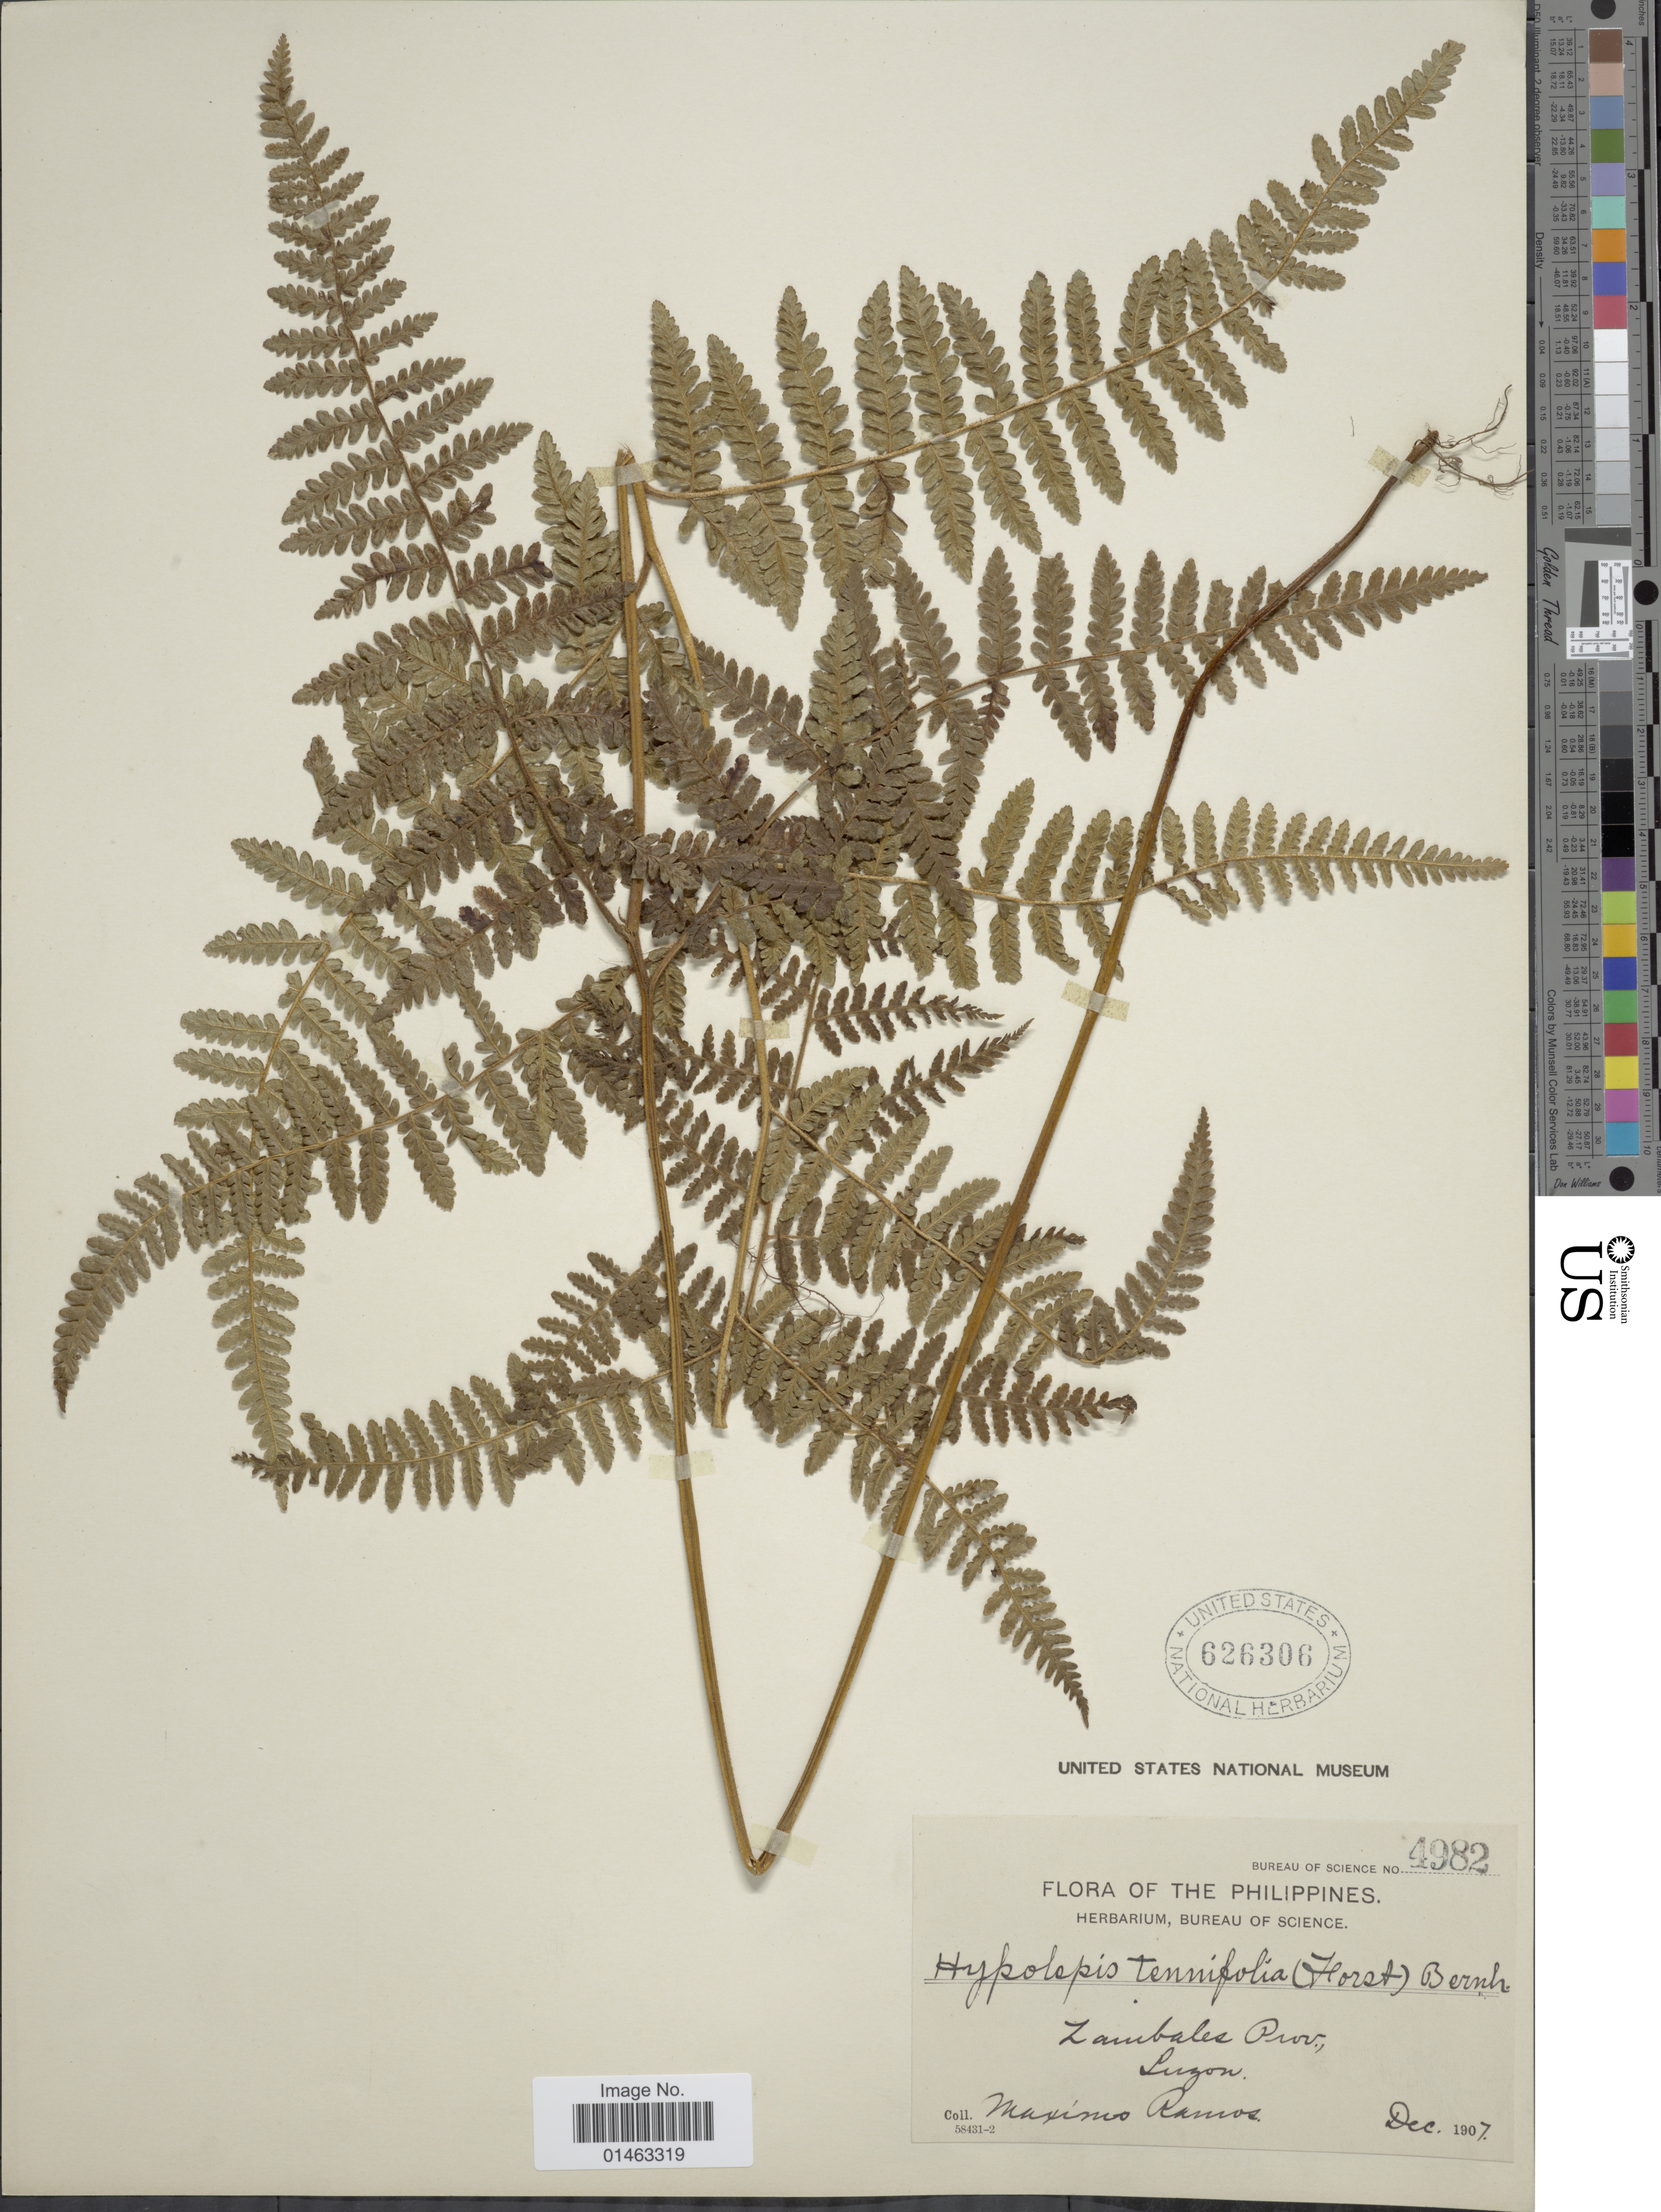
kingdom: Plantae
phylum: Tracheophyta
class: Polypodiopsida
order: Polypodiales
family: Dennstaedtiaceae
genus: Hypolepis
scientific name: Hypolepis tenuifolia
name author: (G. Forst.) Bernh.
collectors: M. Ramos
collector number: Bureau of Science 4982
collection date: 1907-12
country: Philippines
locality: Zambales Prov., Luzon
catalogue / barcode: US 626306